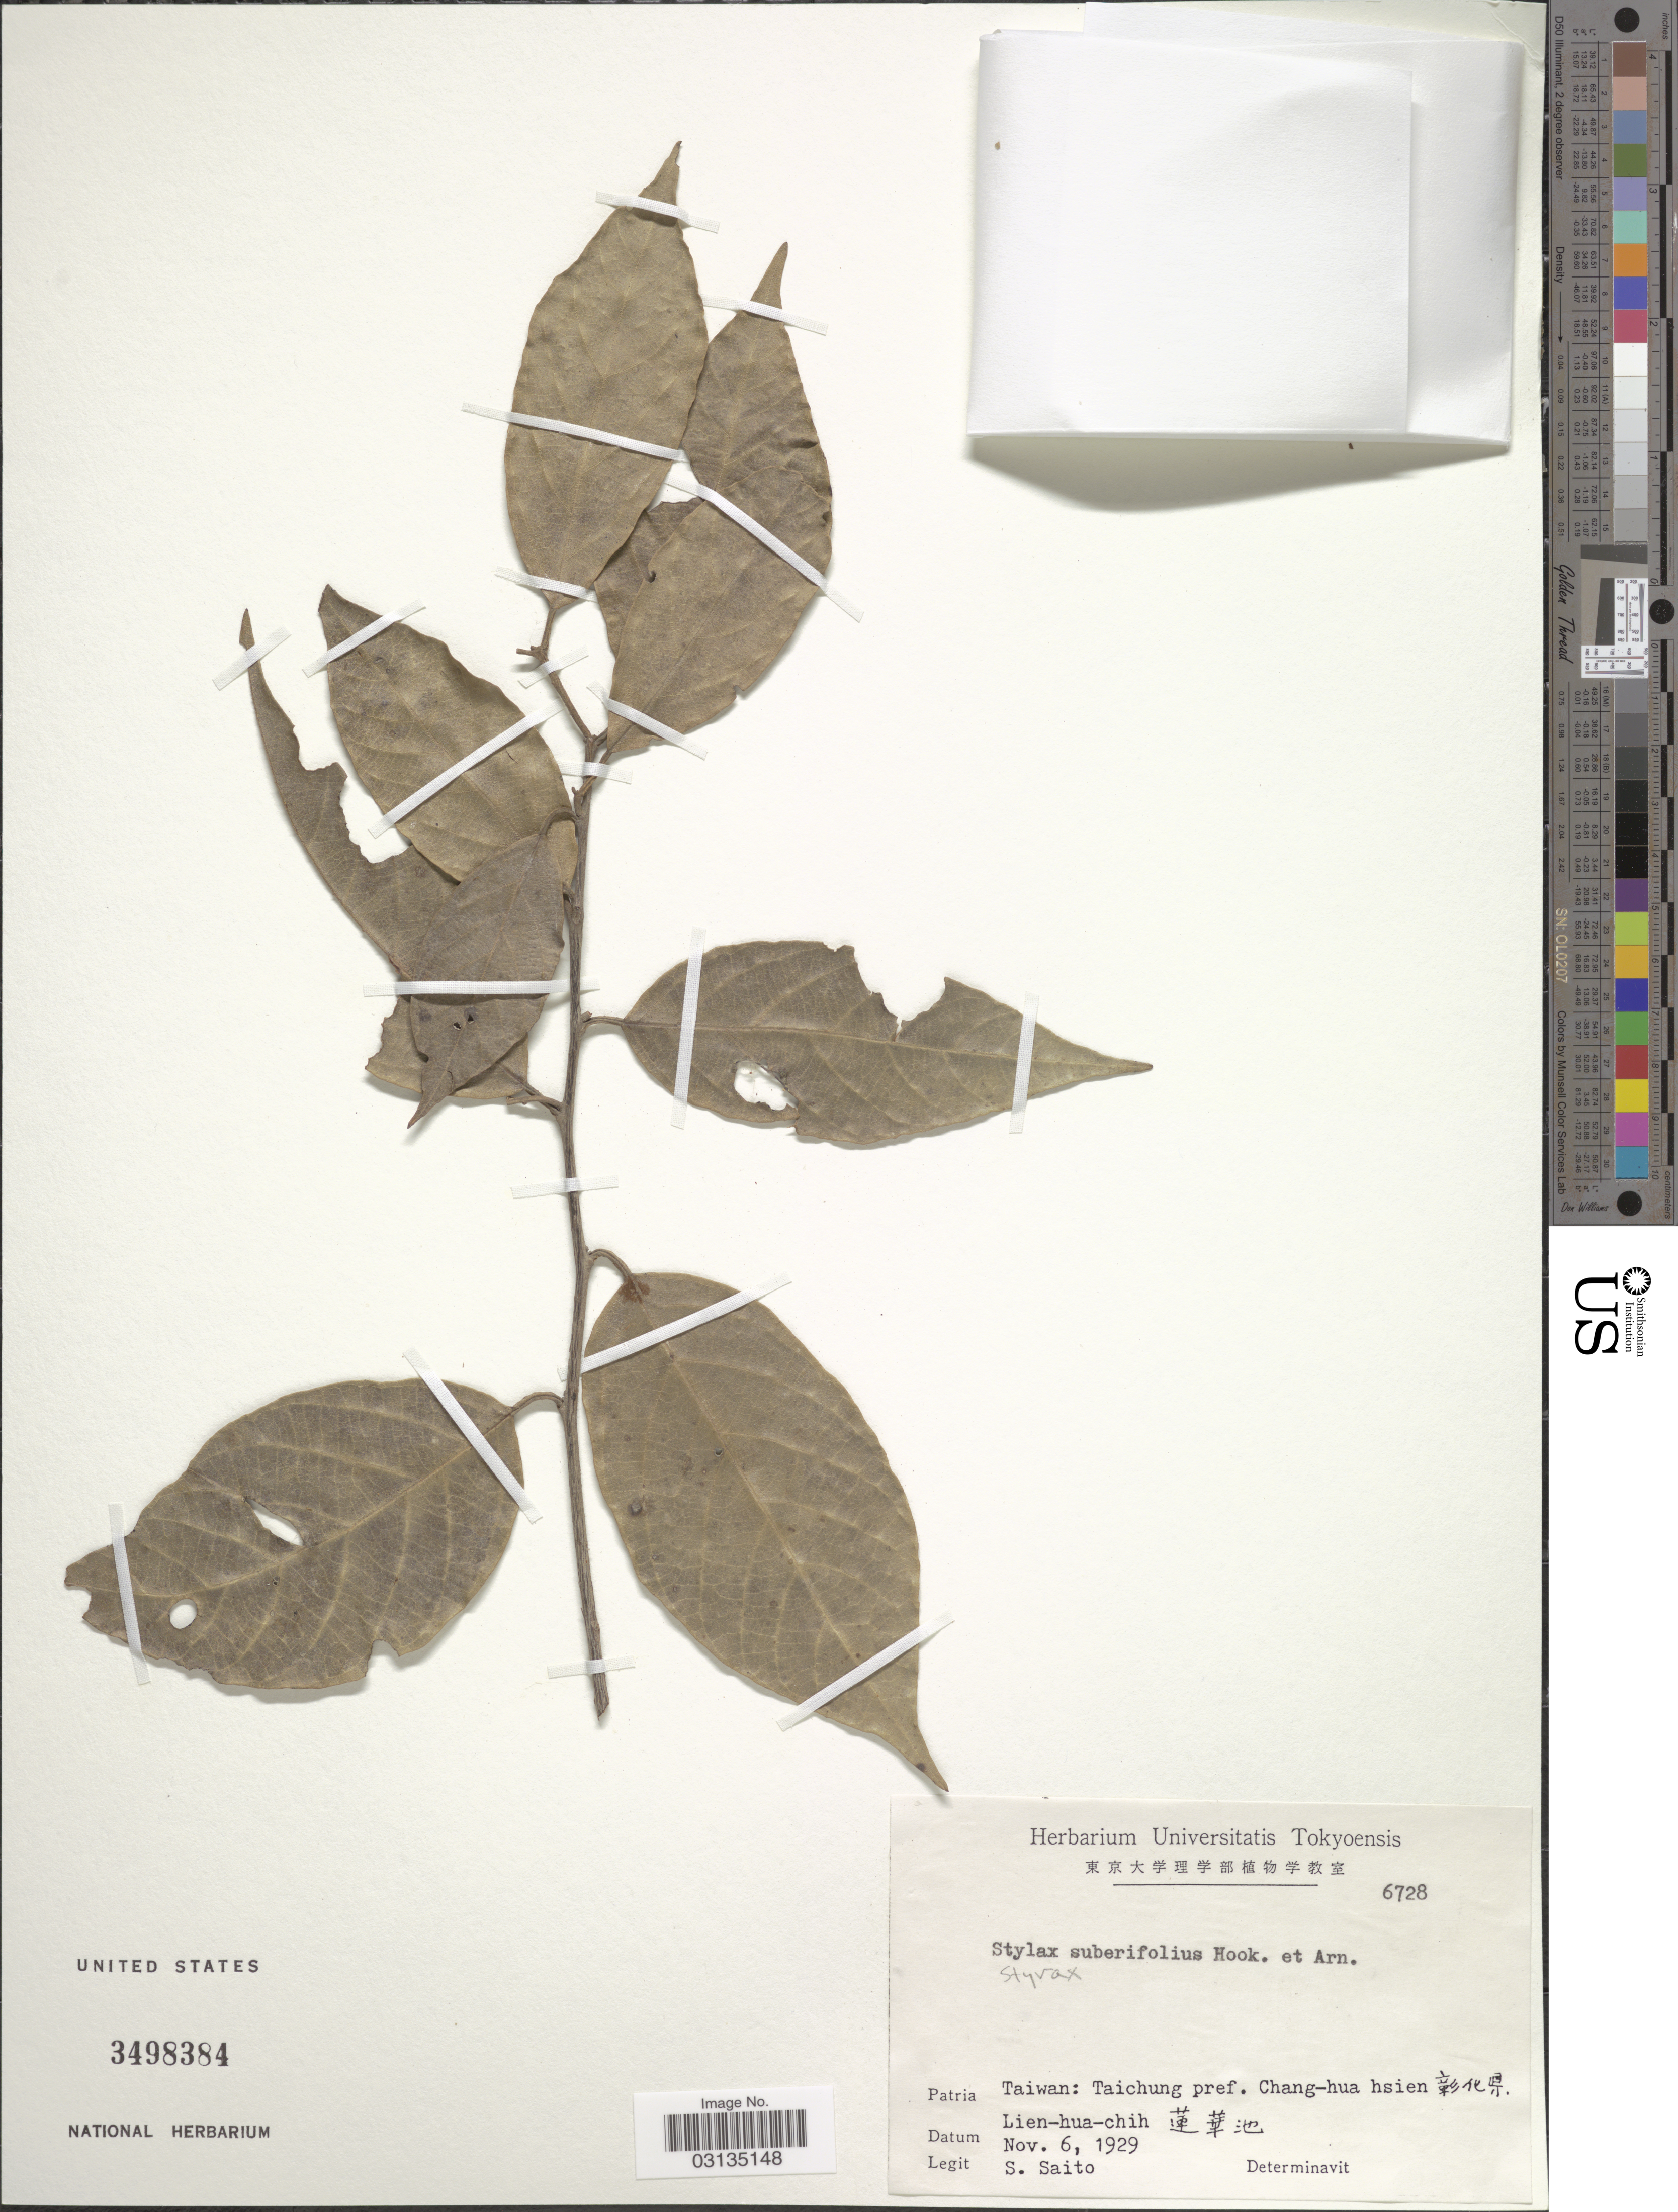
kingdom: Plantae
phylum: Tracheophyta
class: Magnoliopsida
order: Ericales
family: Styracaceae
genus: Styrax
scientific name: Styrax suberifolius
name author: Hook. & Arn.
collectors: S. Saito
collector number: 6728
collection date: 1929-11-06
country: Taiwan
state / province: Taichung City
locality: Taiwan: Taichung pref. Chang-hua hsien, Lien-hua-chih.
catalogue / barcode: US 3498384